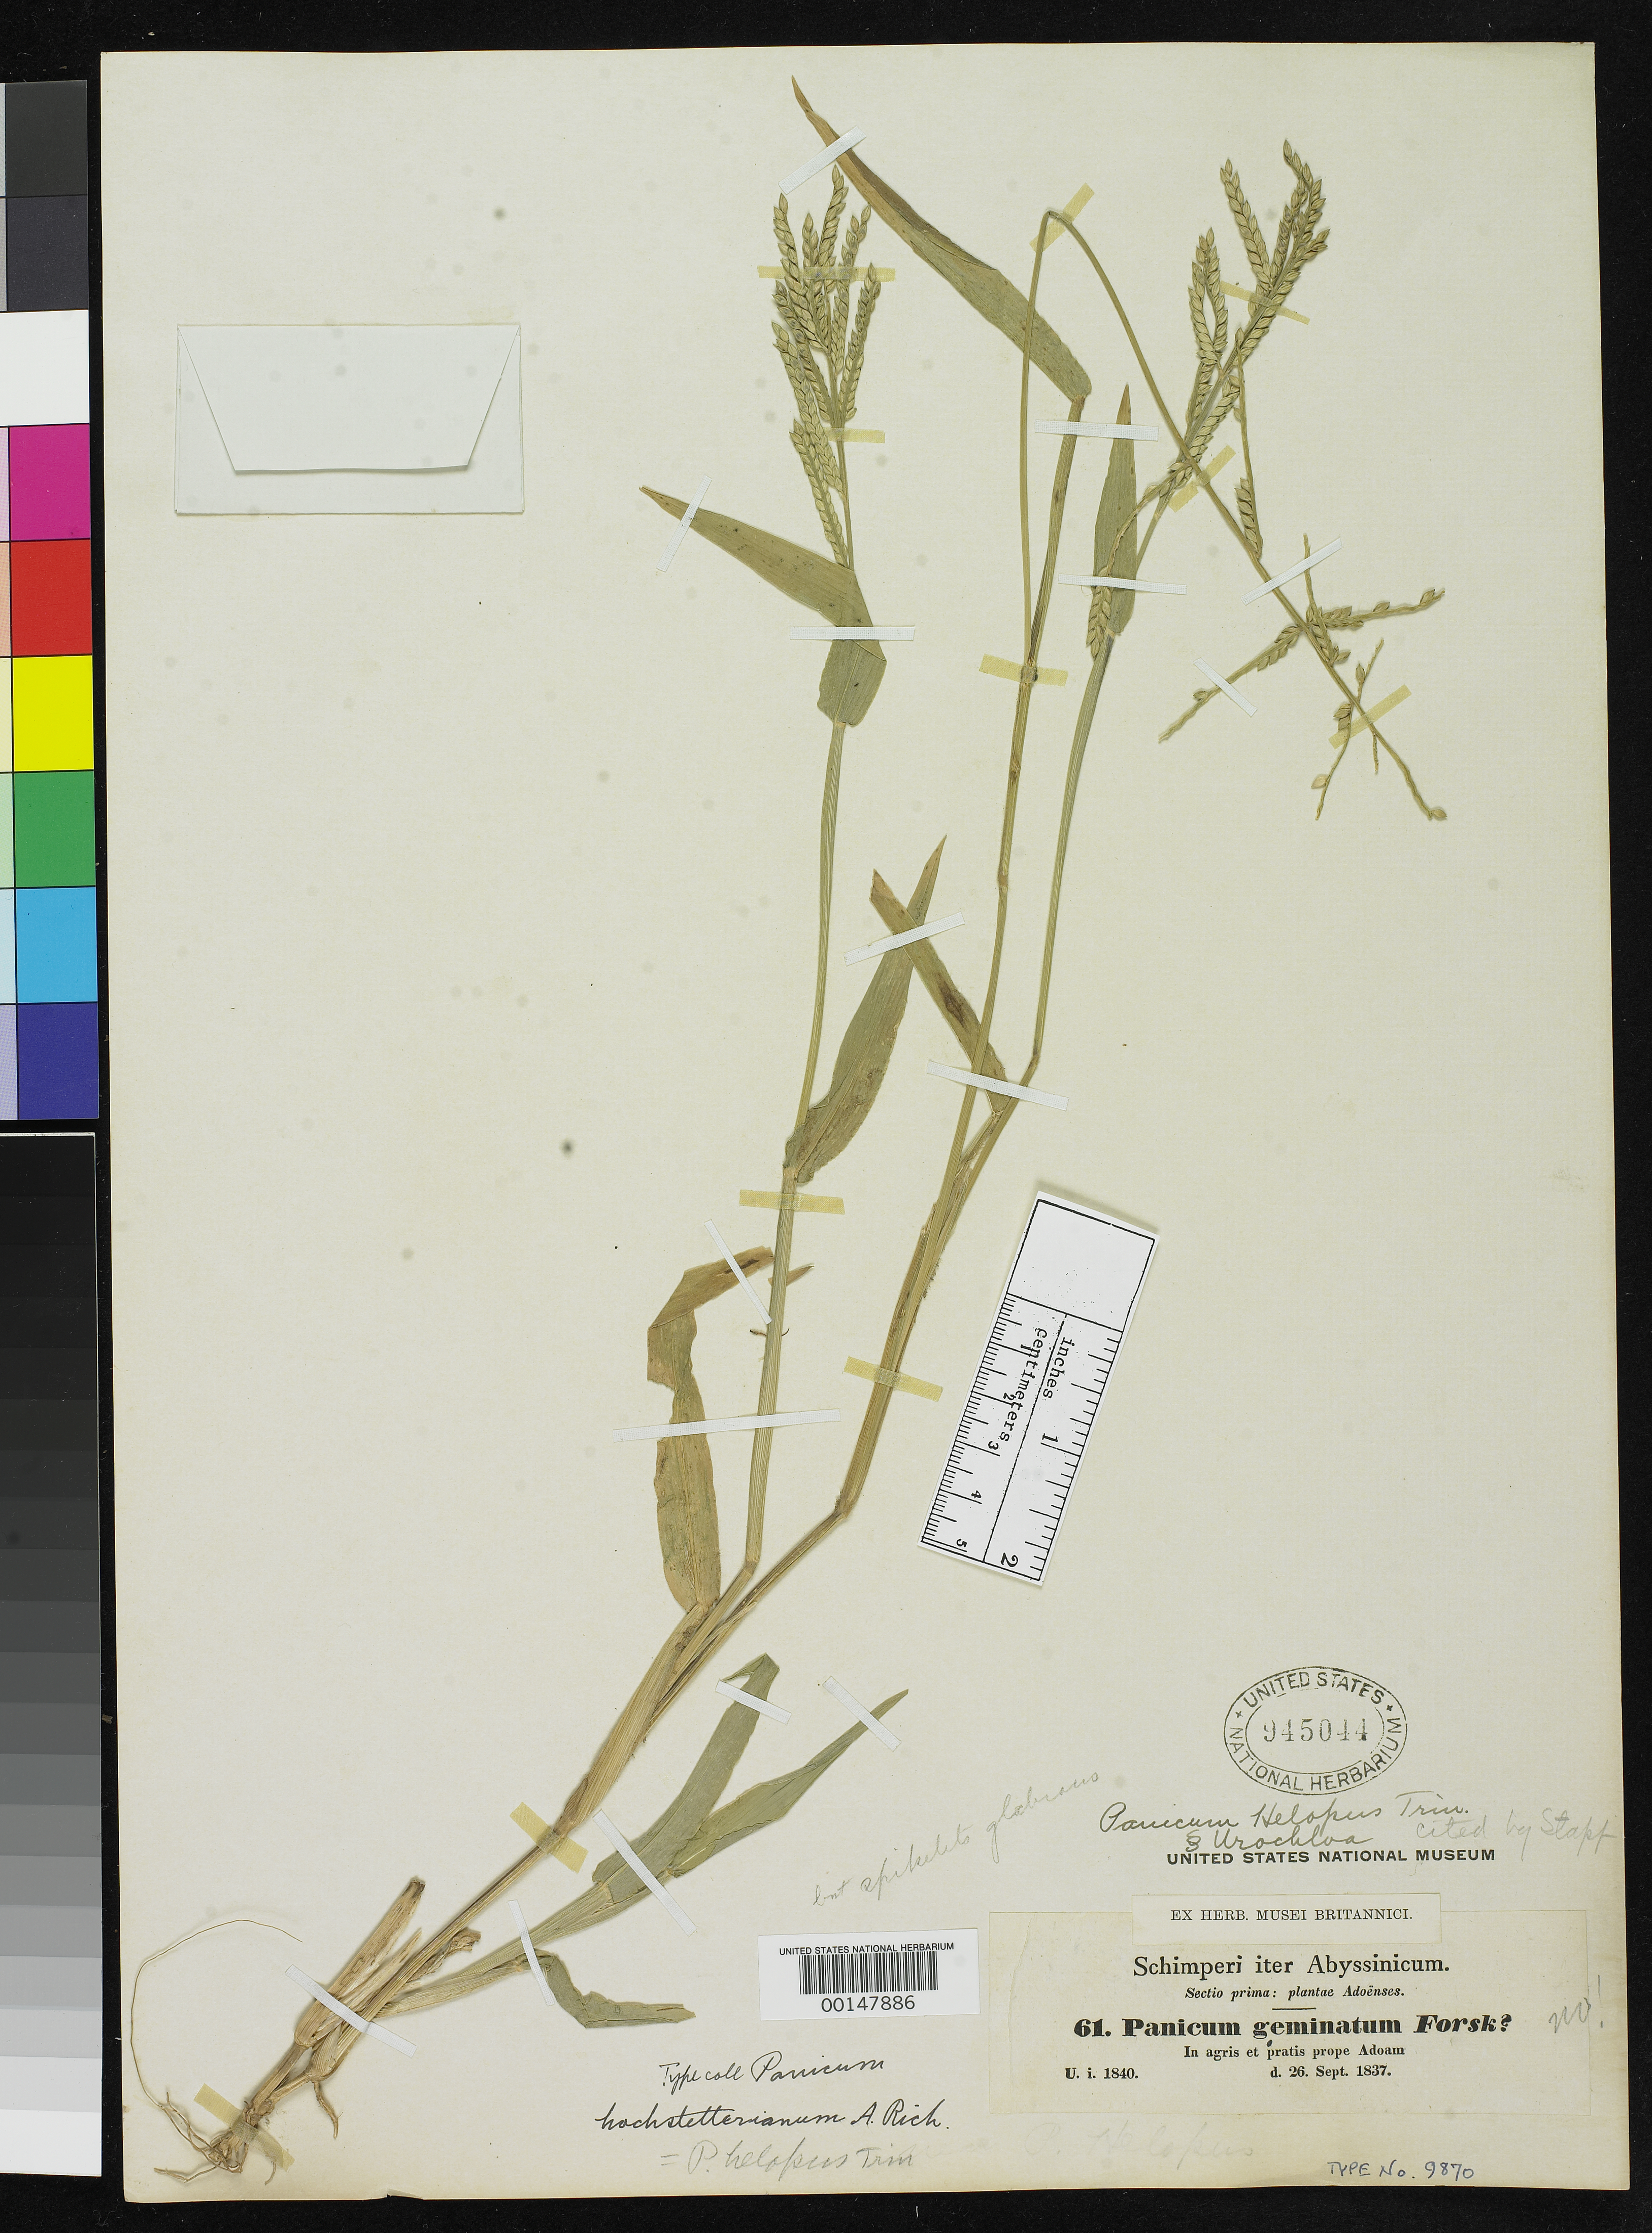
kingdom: Plantae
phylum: Tracheophyta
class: Liliopsida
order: Poales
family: Poaceae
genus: Panicum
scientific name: Panicum hochstetterianum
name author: A. Rich.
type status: Isotype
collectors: G. W. Schimper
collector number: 61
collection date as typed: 26 Sep 1837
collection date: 1837-09-26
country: Ethiopia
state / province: Tigray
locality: Near Adwa.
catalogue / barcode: US 945044